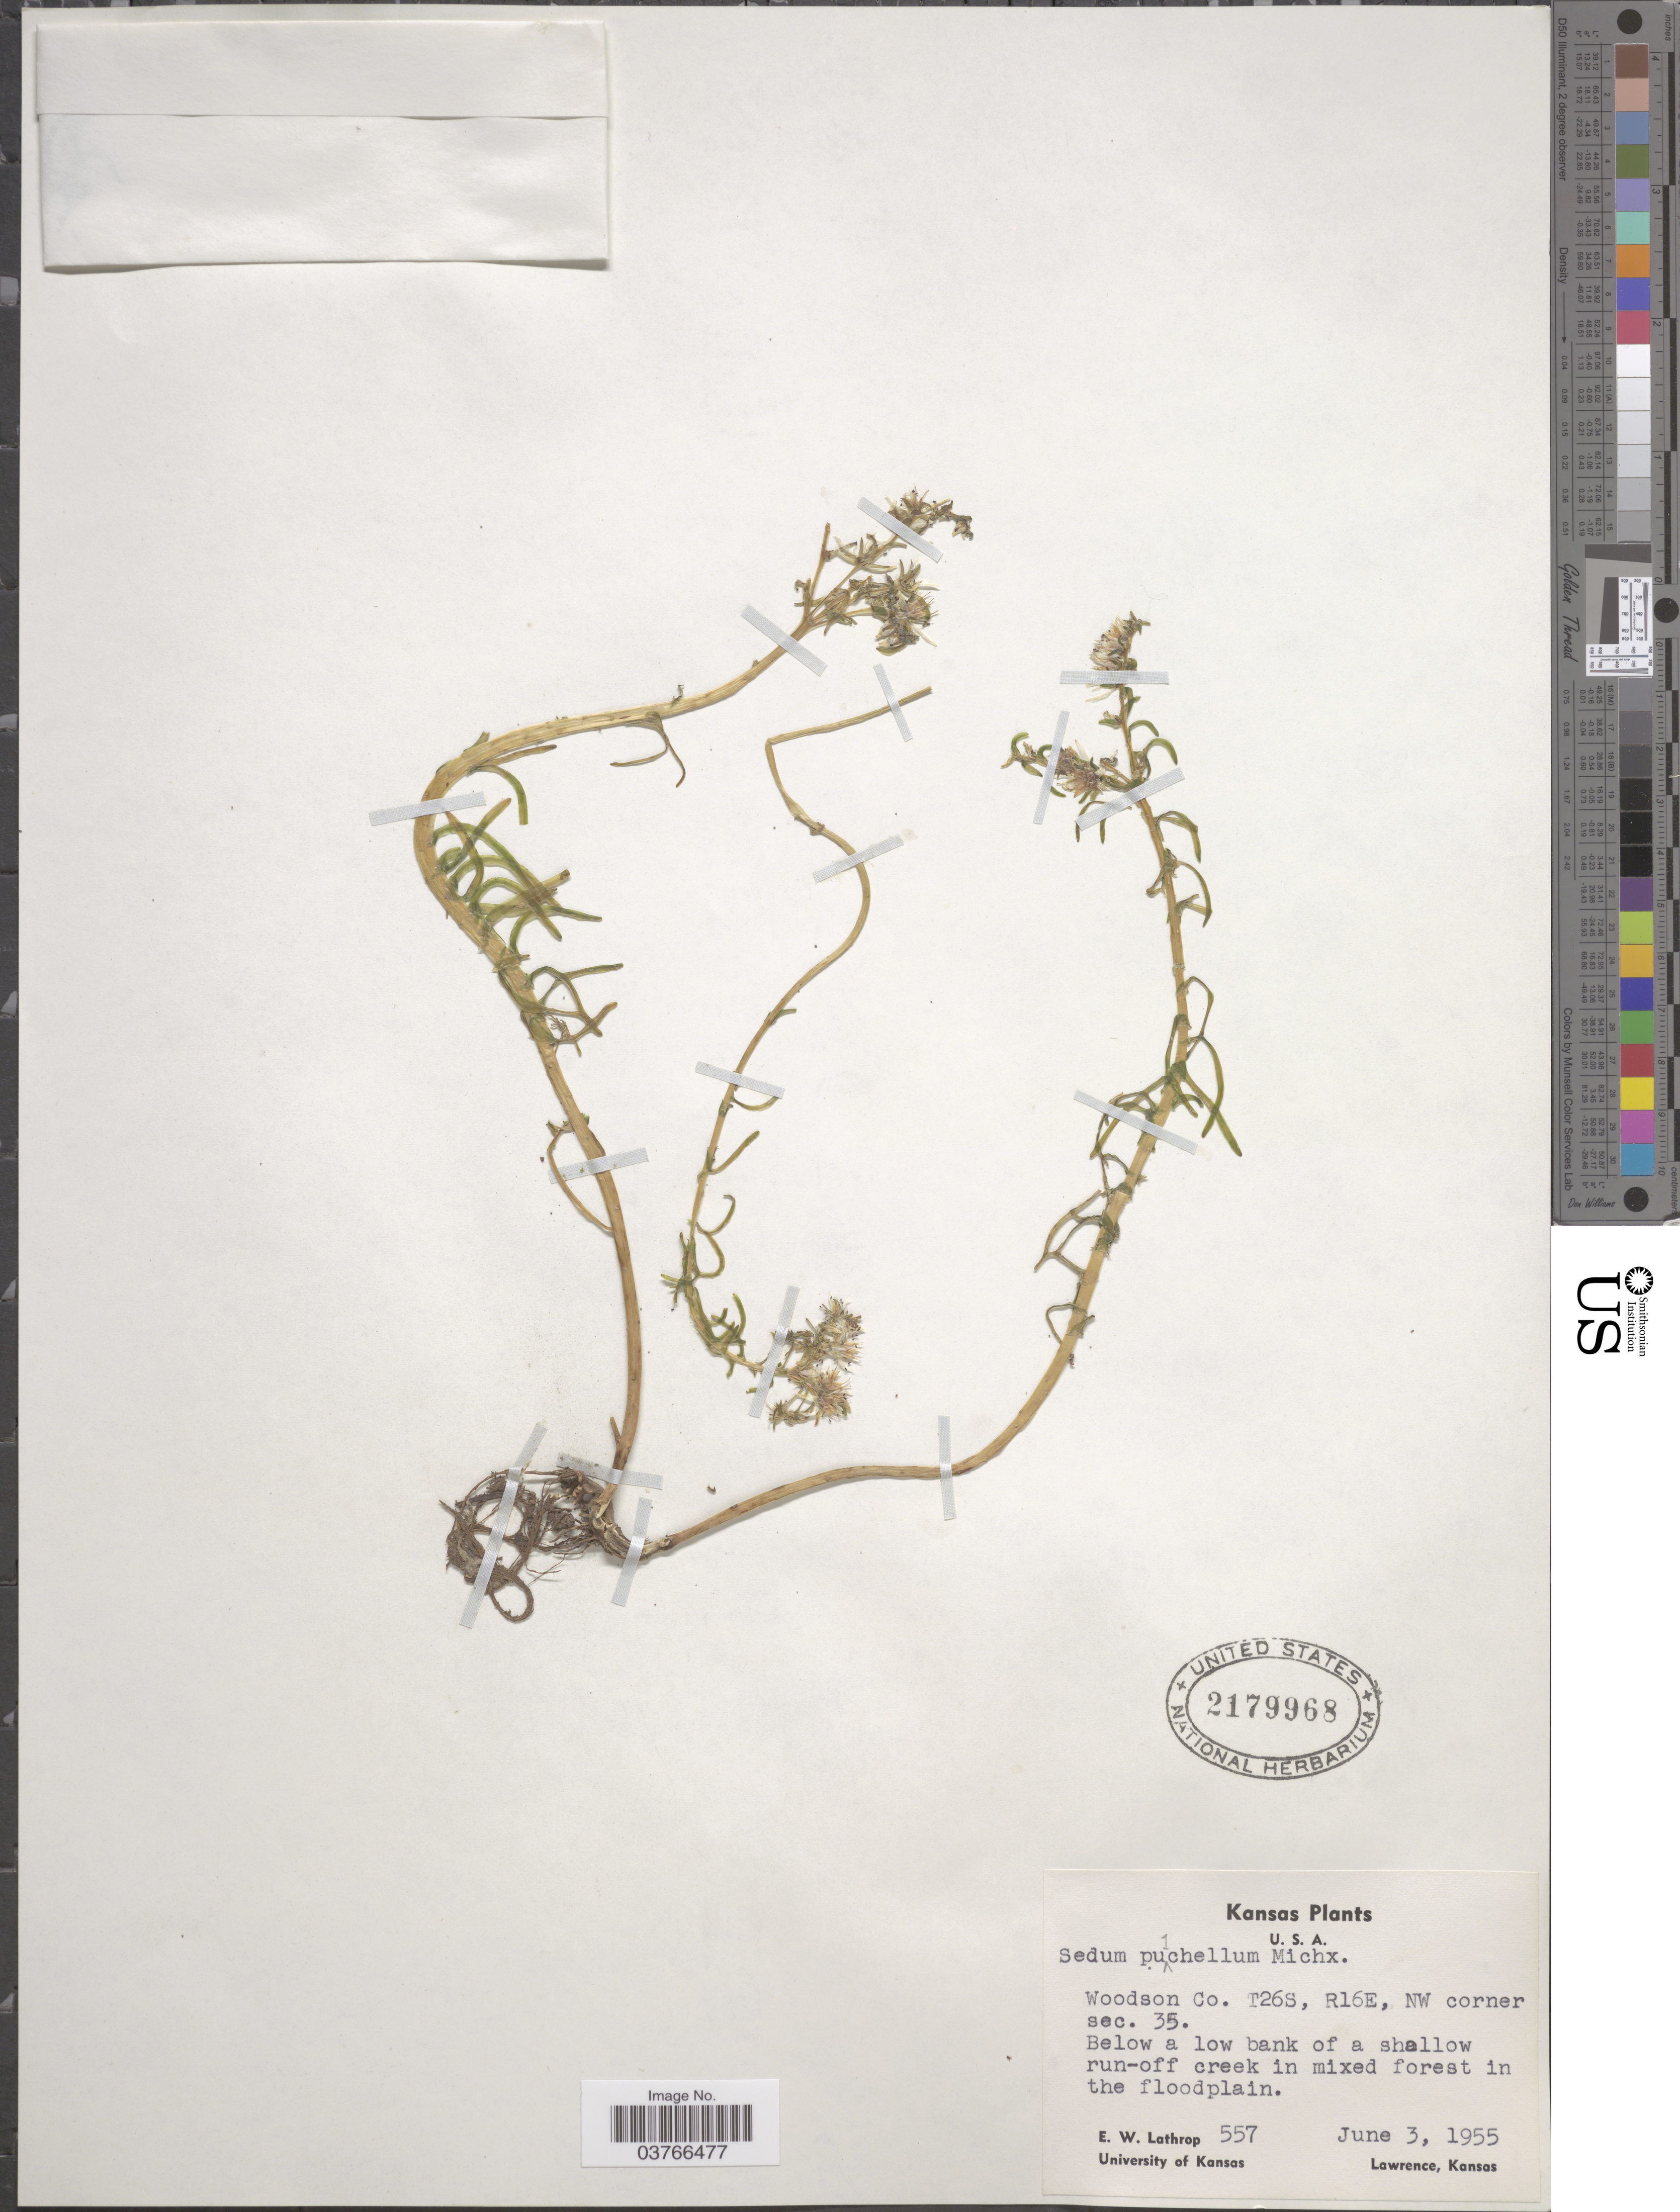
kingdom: Plantae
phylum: Tracheophyta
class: Magnoliopsida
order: Saxifragales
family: Crassulaceae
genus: Sedum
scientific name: Sedum pulchellum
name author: Michx.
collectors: E. W. Lathrop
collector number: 557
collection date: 1955-06-03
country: United States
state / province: Kansas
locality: Woodson Co. T26S, R16E, NW corner sec. 35.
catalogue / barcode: US 2179968